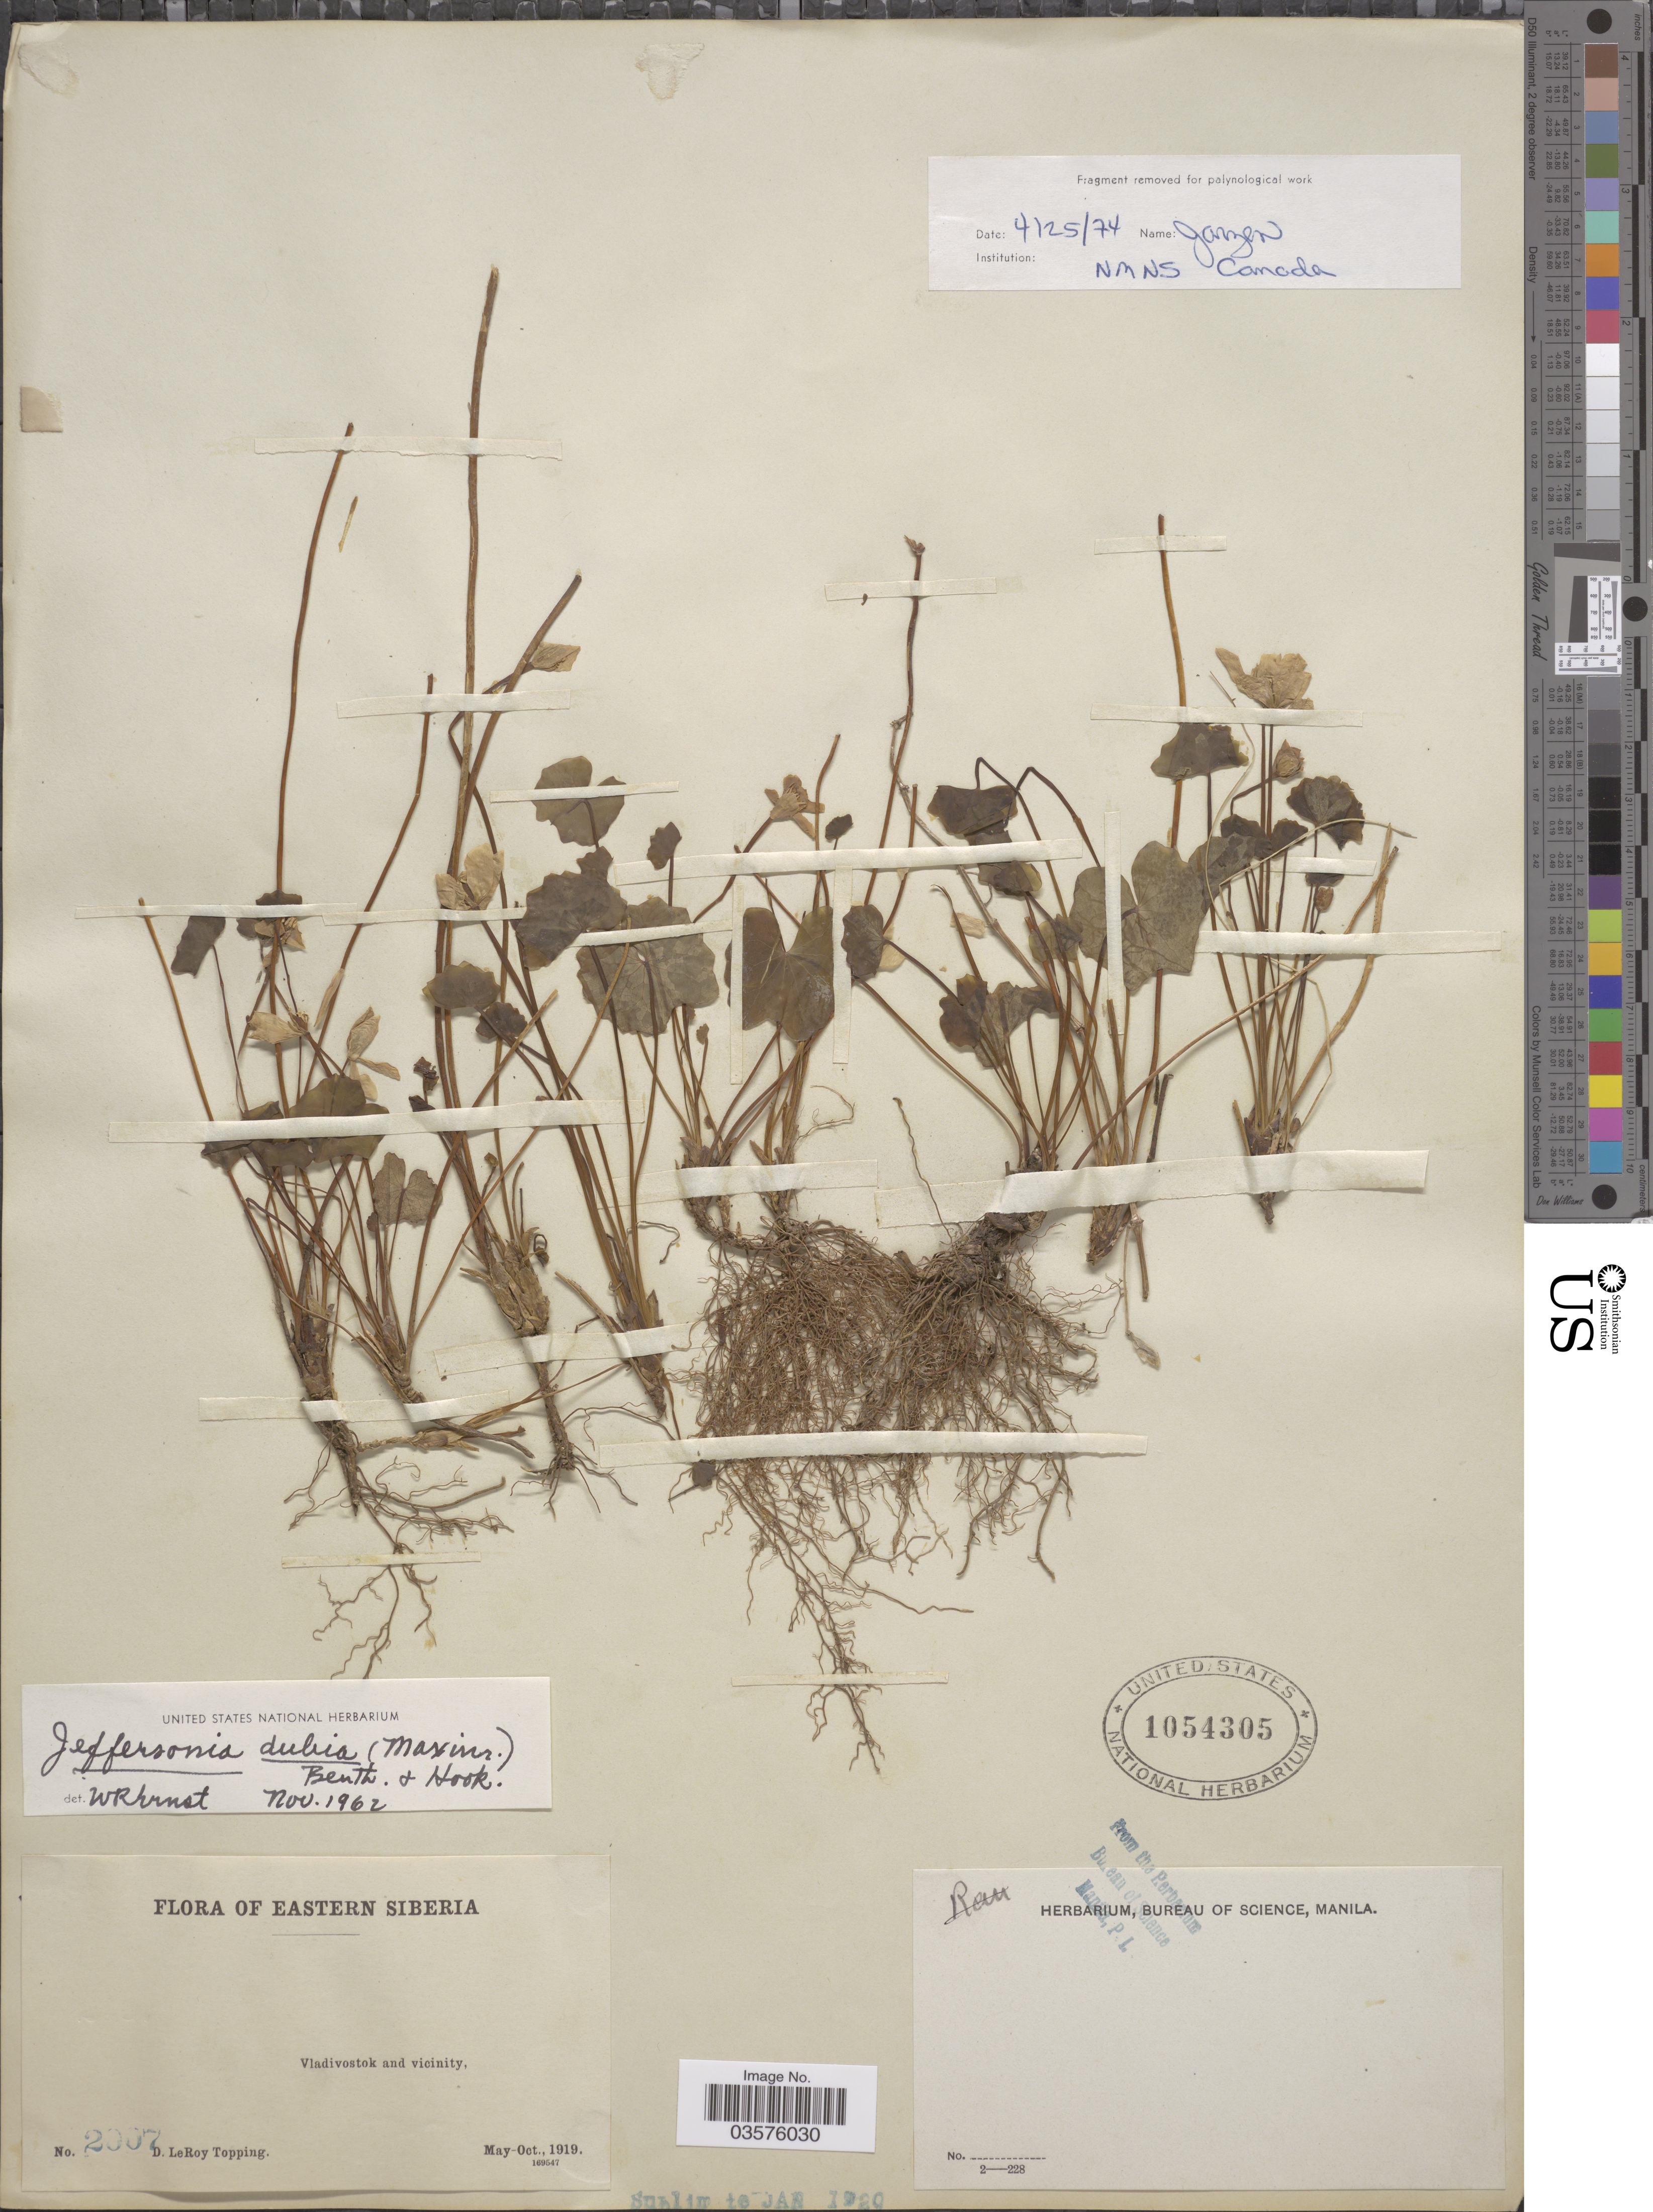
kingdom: Plantae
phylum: Tracheophyta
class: Magnoliopsida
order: Ranunculales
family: Berberidaceae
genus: Plagiorhegma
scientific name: Plagiorhegma dubium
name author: Maxim.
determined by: Strong, Mark T., (BOT), Smithsonian Institution - National Museum of Natural History (UNITED STATES)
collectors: D. L. Topping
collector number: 2007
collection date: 1919-05/1919-10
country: Russian Federation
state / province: Primorsky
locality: Eastern Siberia. Vladivostok and vicinity.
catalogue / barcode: US 1054305